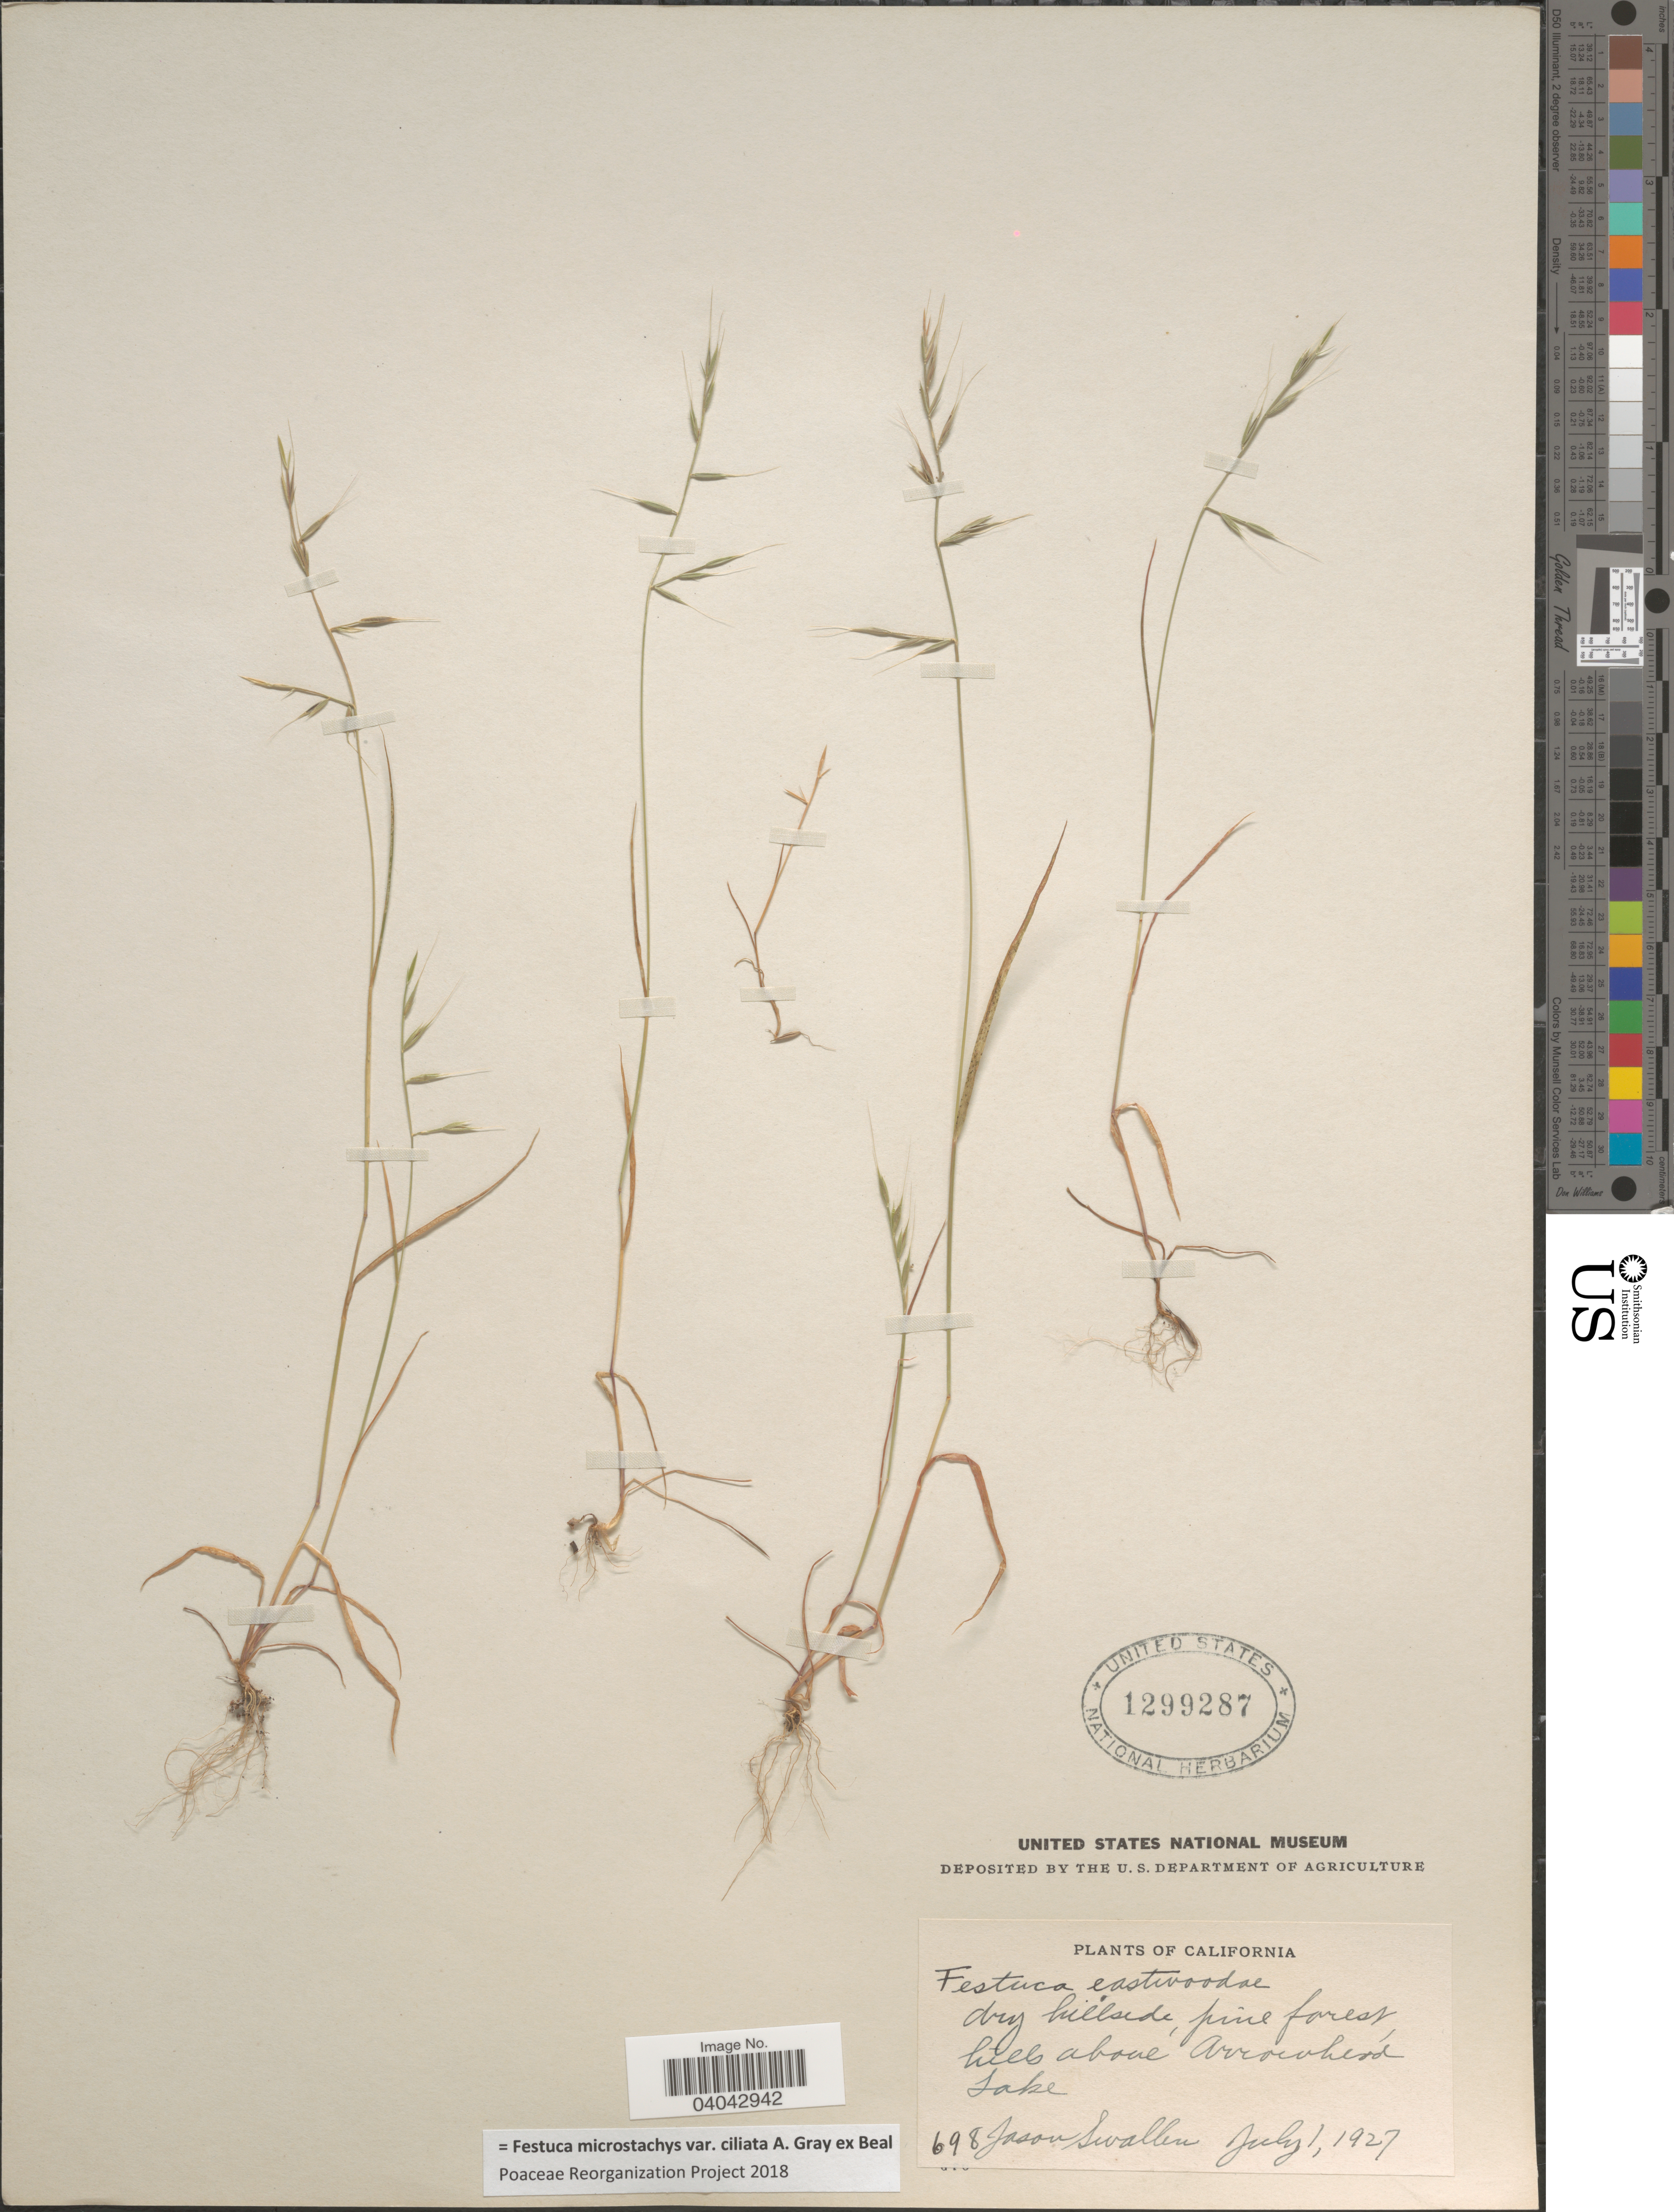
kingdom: Plantae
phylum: Tracheophyta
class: Liliopsida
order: Poales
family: Poaceae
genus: Festuca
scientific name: Festuca microstachys var. ciliata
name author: A. Gray ex W.J. Beal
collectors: J. R. Swallen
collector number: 698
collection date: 1927-07-01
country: United States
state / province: California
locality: Dry hillside, pine forest, hills above Arrowhead Lake.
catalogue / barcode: US 1299287